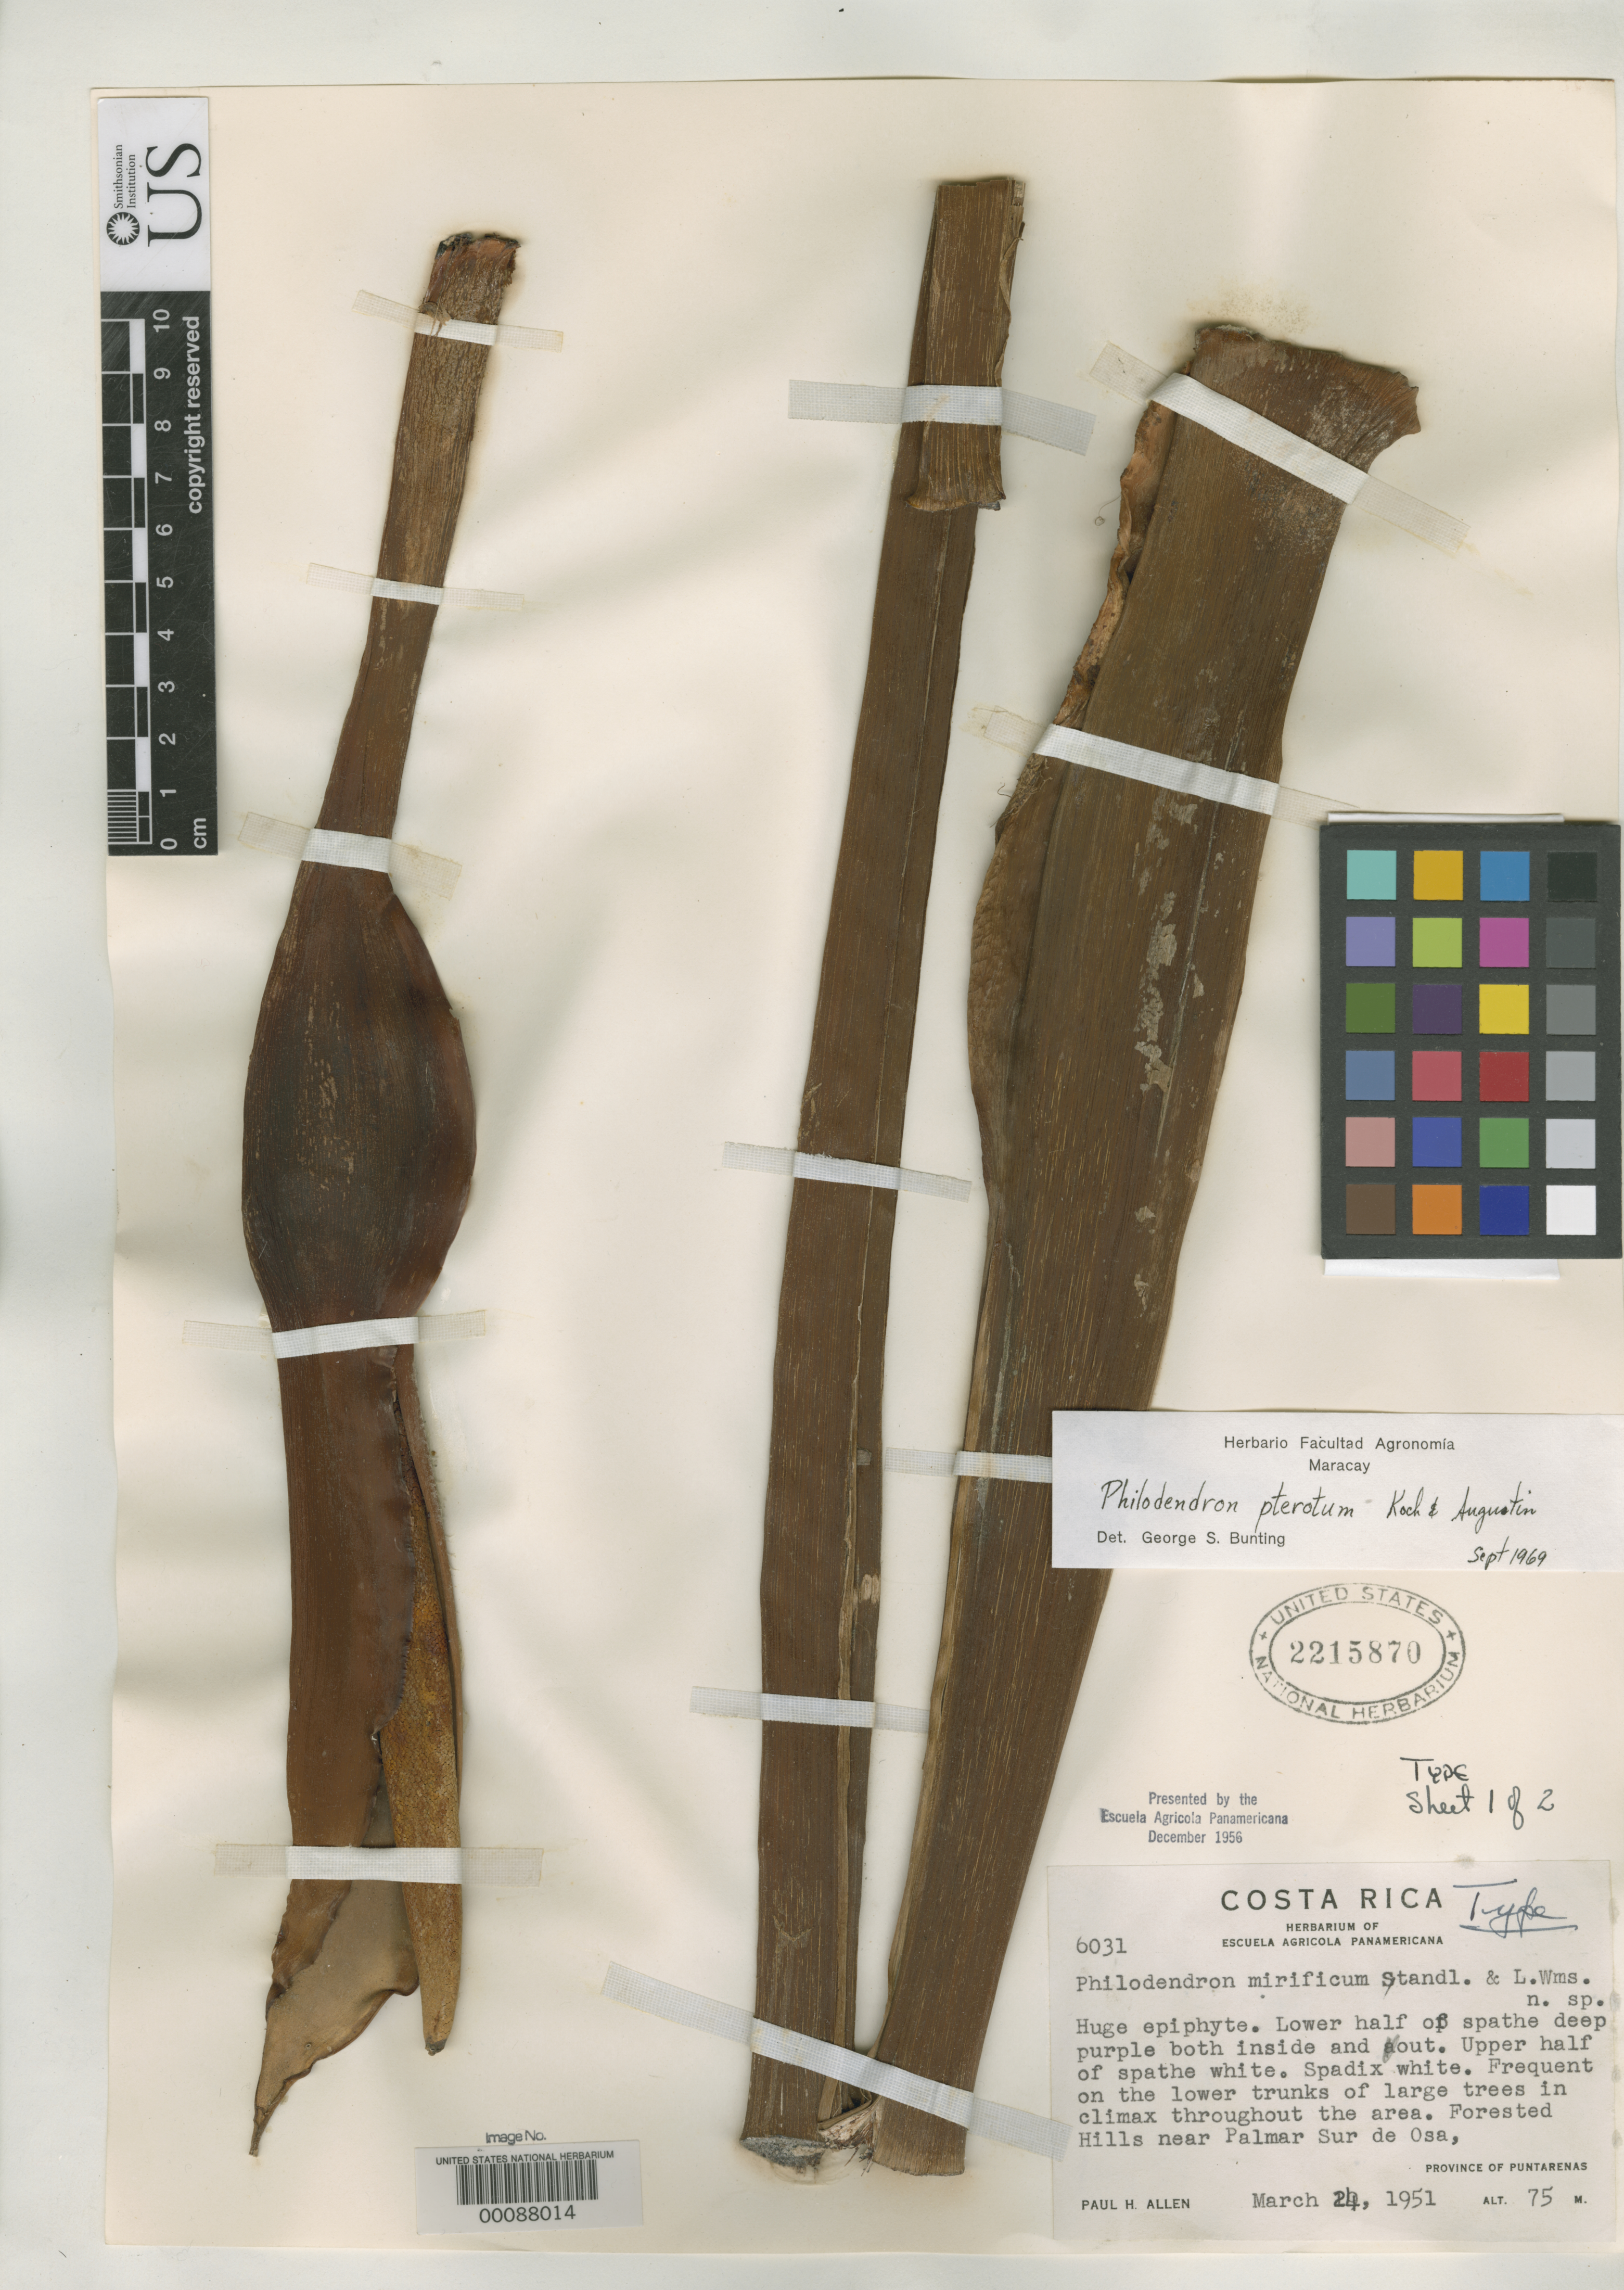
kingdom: Plantae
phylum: Tracheophyta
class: Liliopsida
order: Alismatales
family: Araceae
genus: Philodendron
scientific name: Philodendron mirificum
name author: Standl. & L.O. Williams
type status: Holotype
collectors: P. H. Allen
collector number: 6031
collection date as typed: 24 Mar 1951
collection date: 1951-03-24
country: Costa Rica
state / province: Puntarenas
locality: Hills near Palmar Sur de Osa.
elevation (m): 75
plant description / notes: "Presented by the Escuela Agricola Panamericana December 1956." Holotype [on 2 sheets], transferred from EAP to US (see Dorr et al. 2009, Taxon 58: 993-1001).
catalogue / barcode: US 2215870